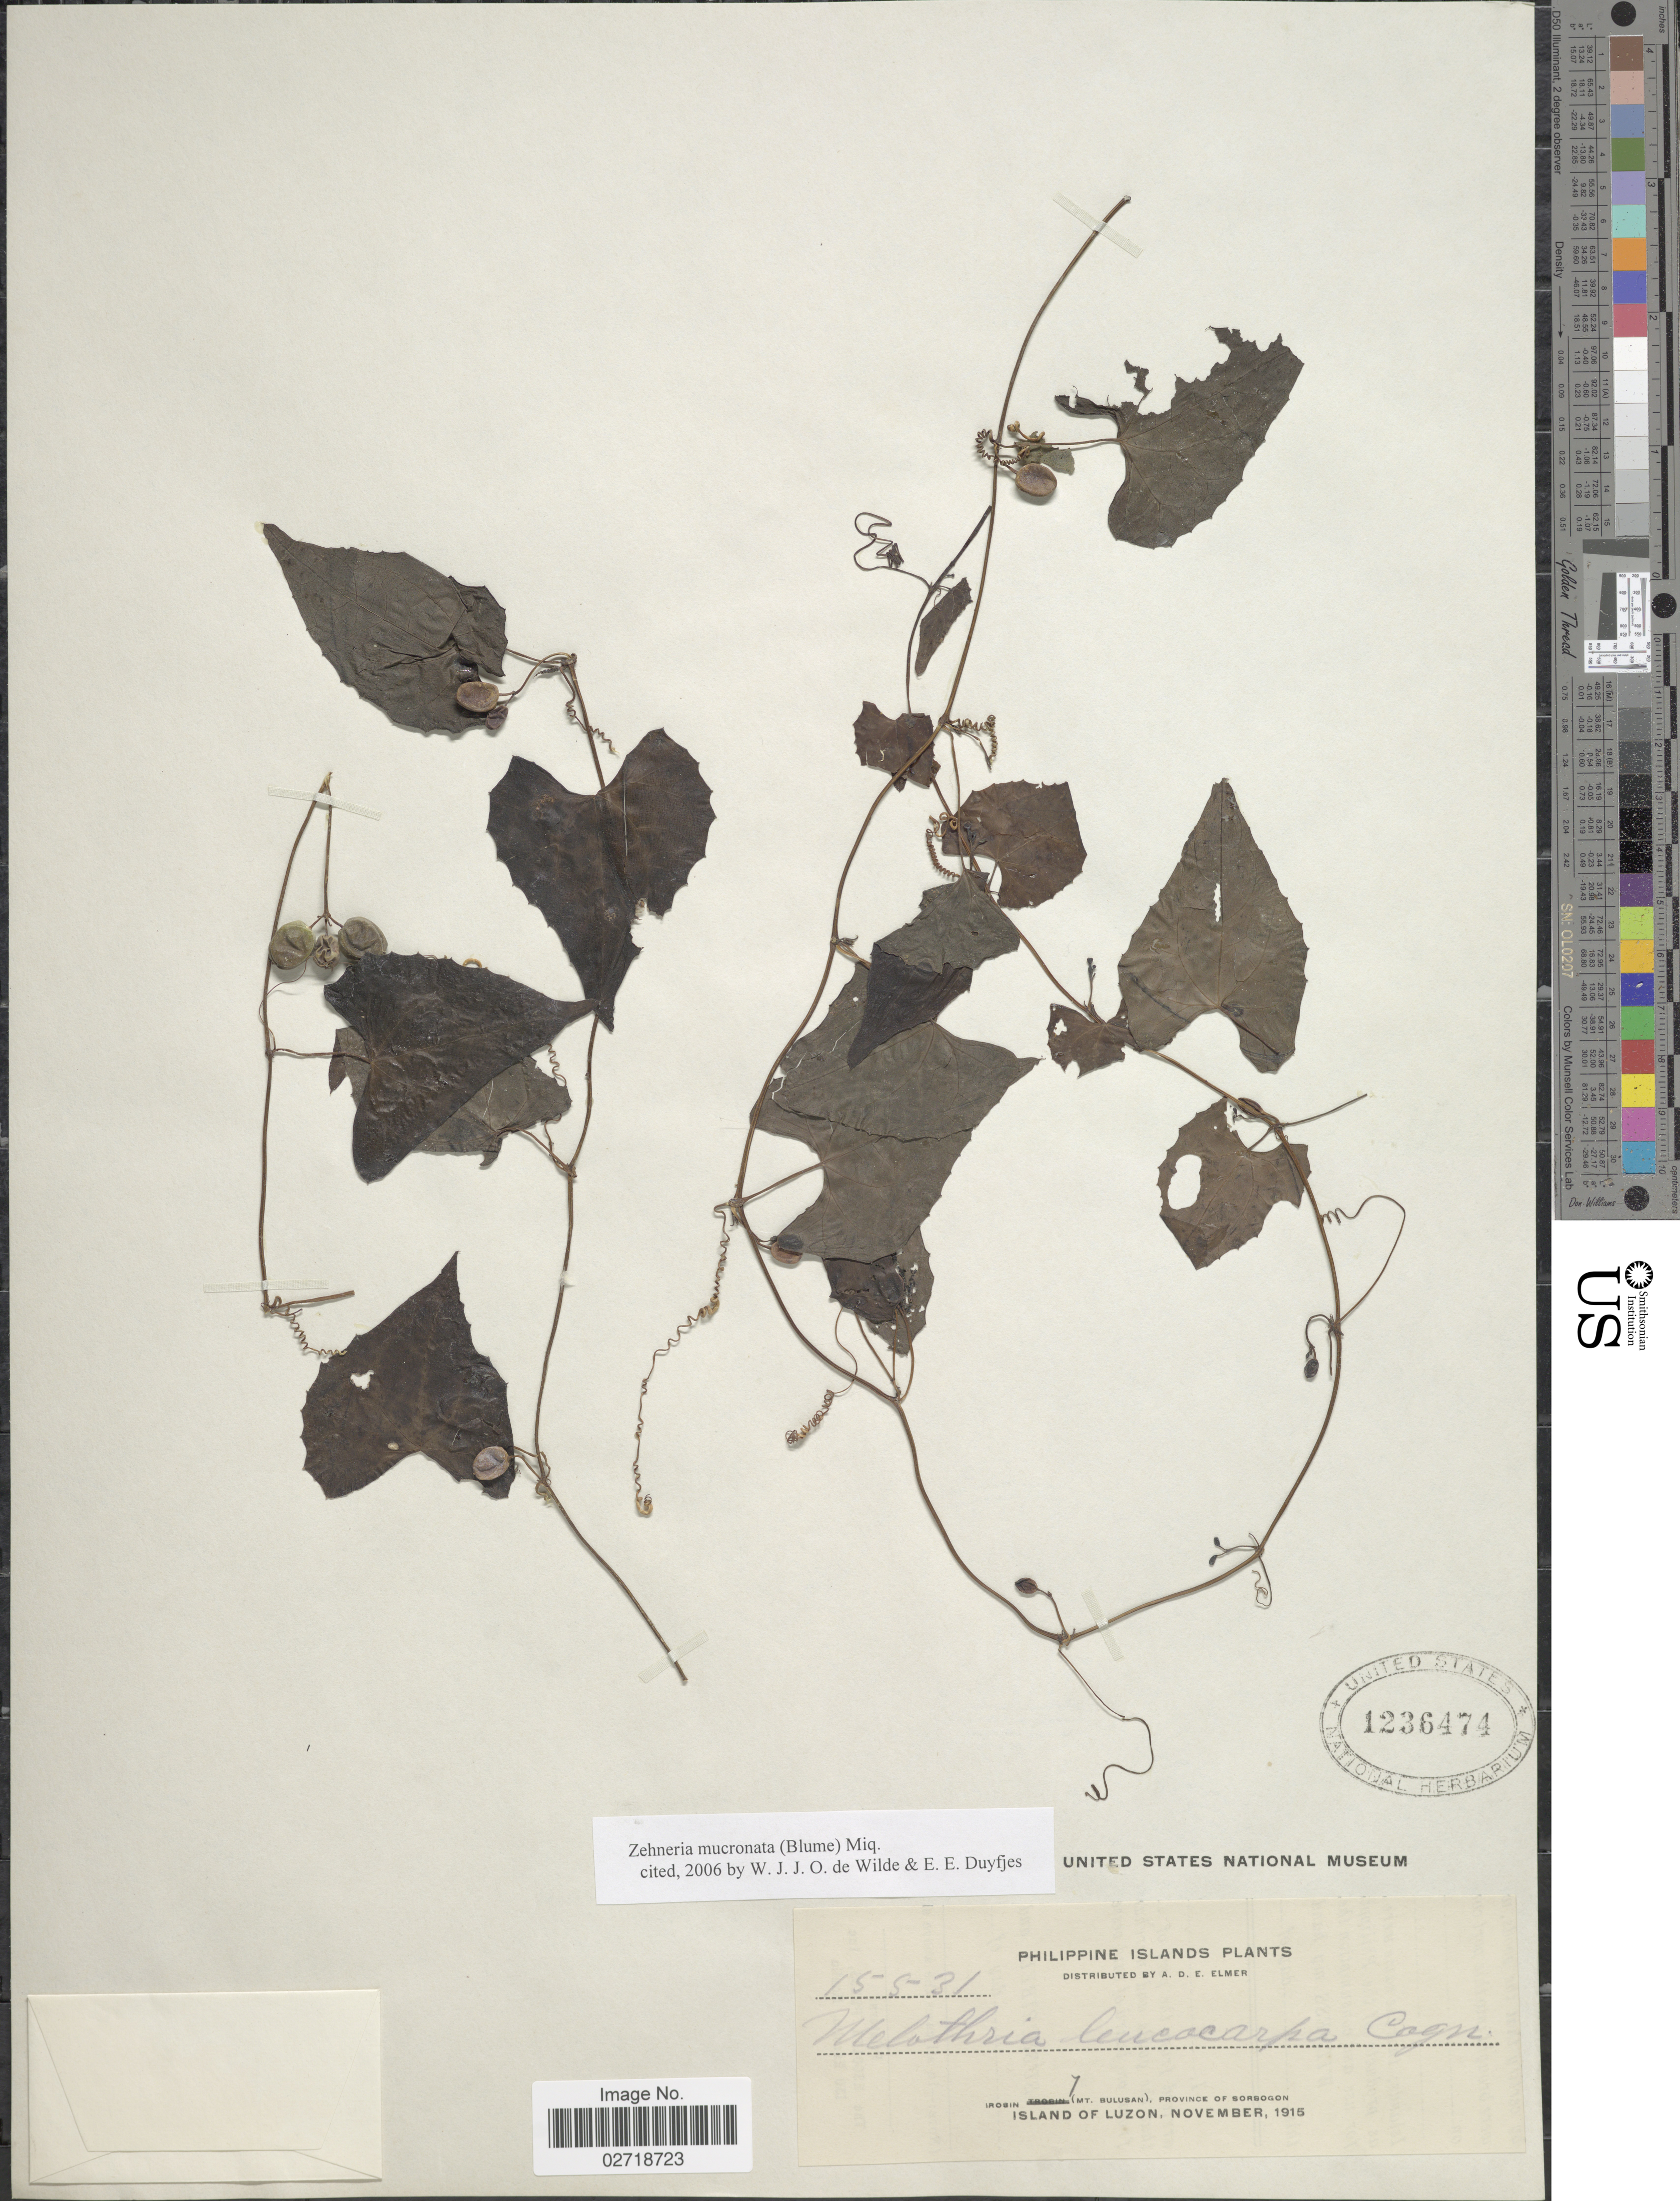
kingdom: Plantae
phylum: Tracheophyta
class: Magnoliopsida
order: Cucurbitales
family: Cucurbitaceae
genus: Zehneria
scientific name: Zehneria mucronata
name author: (Blume) Miq.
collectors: A. D. E. Elmer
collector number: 15531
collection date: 1915-11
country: Philippines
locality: Irosin (Mt. Bulusan), Province of Sorsogon, Island of Luzon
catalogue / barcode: US 1236474